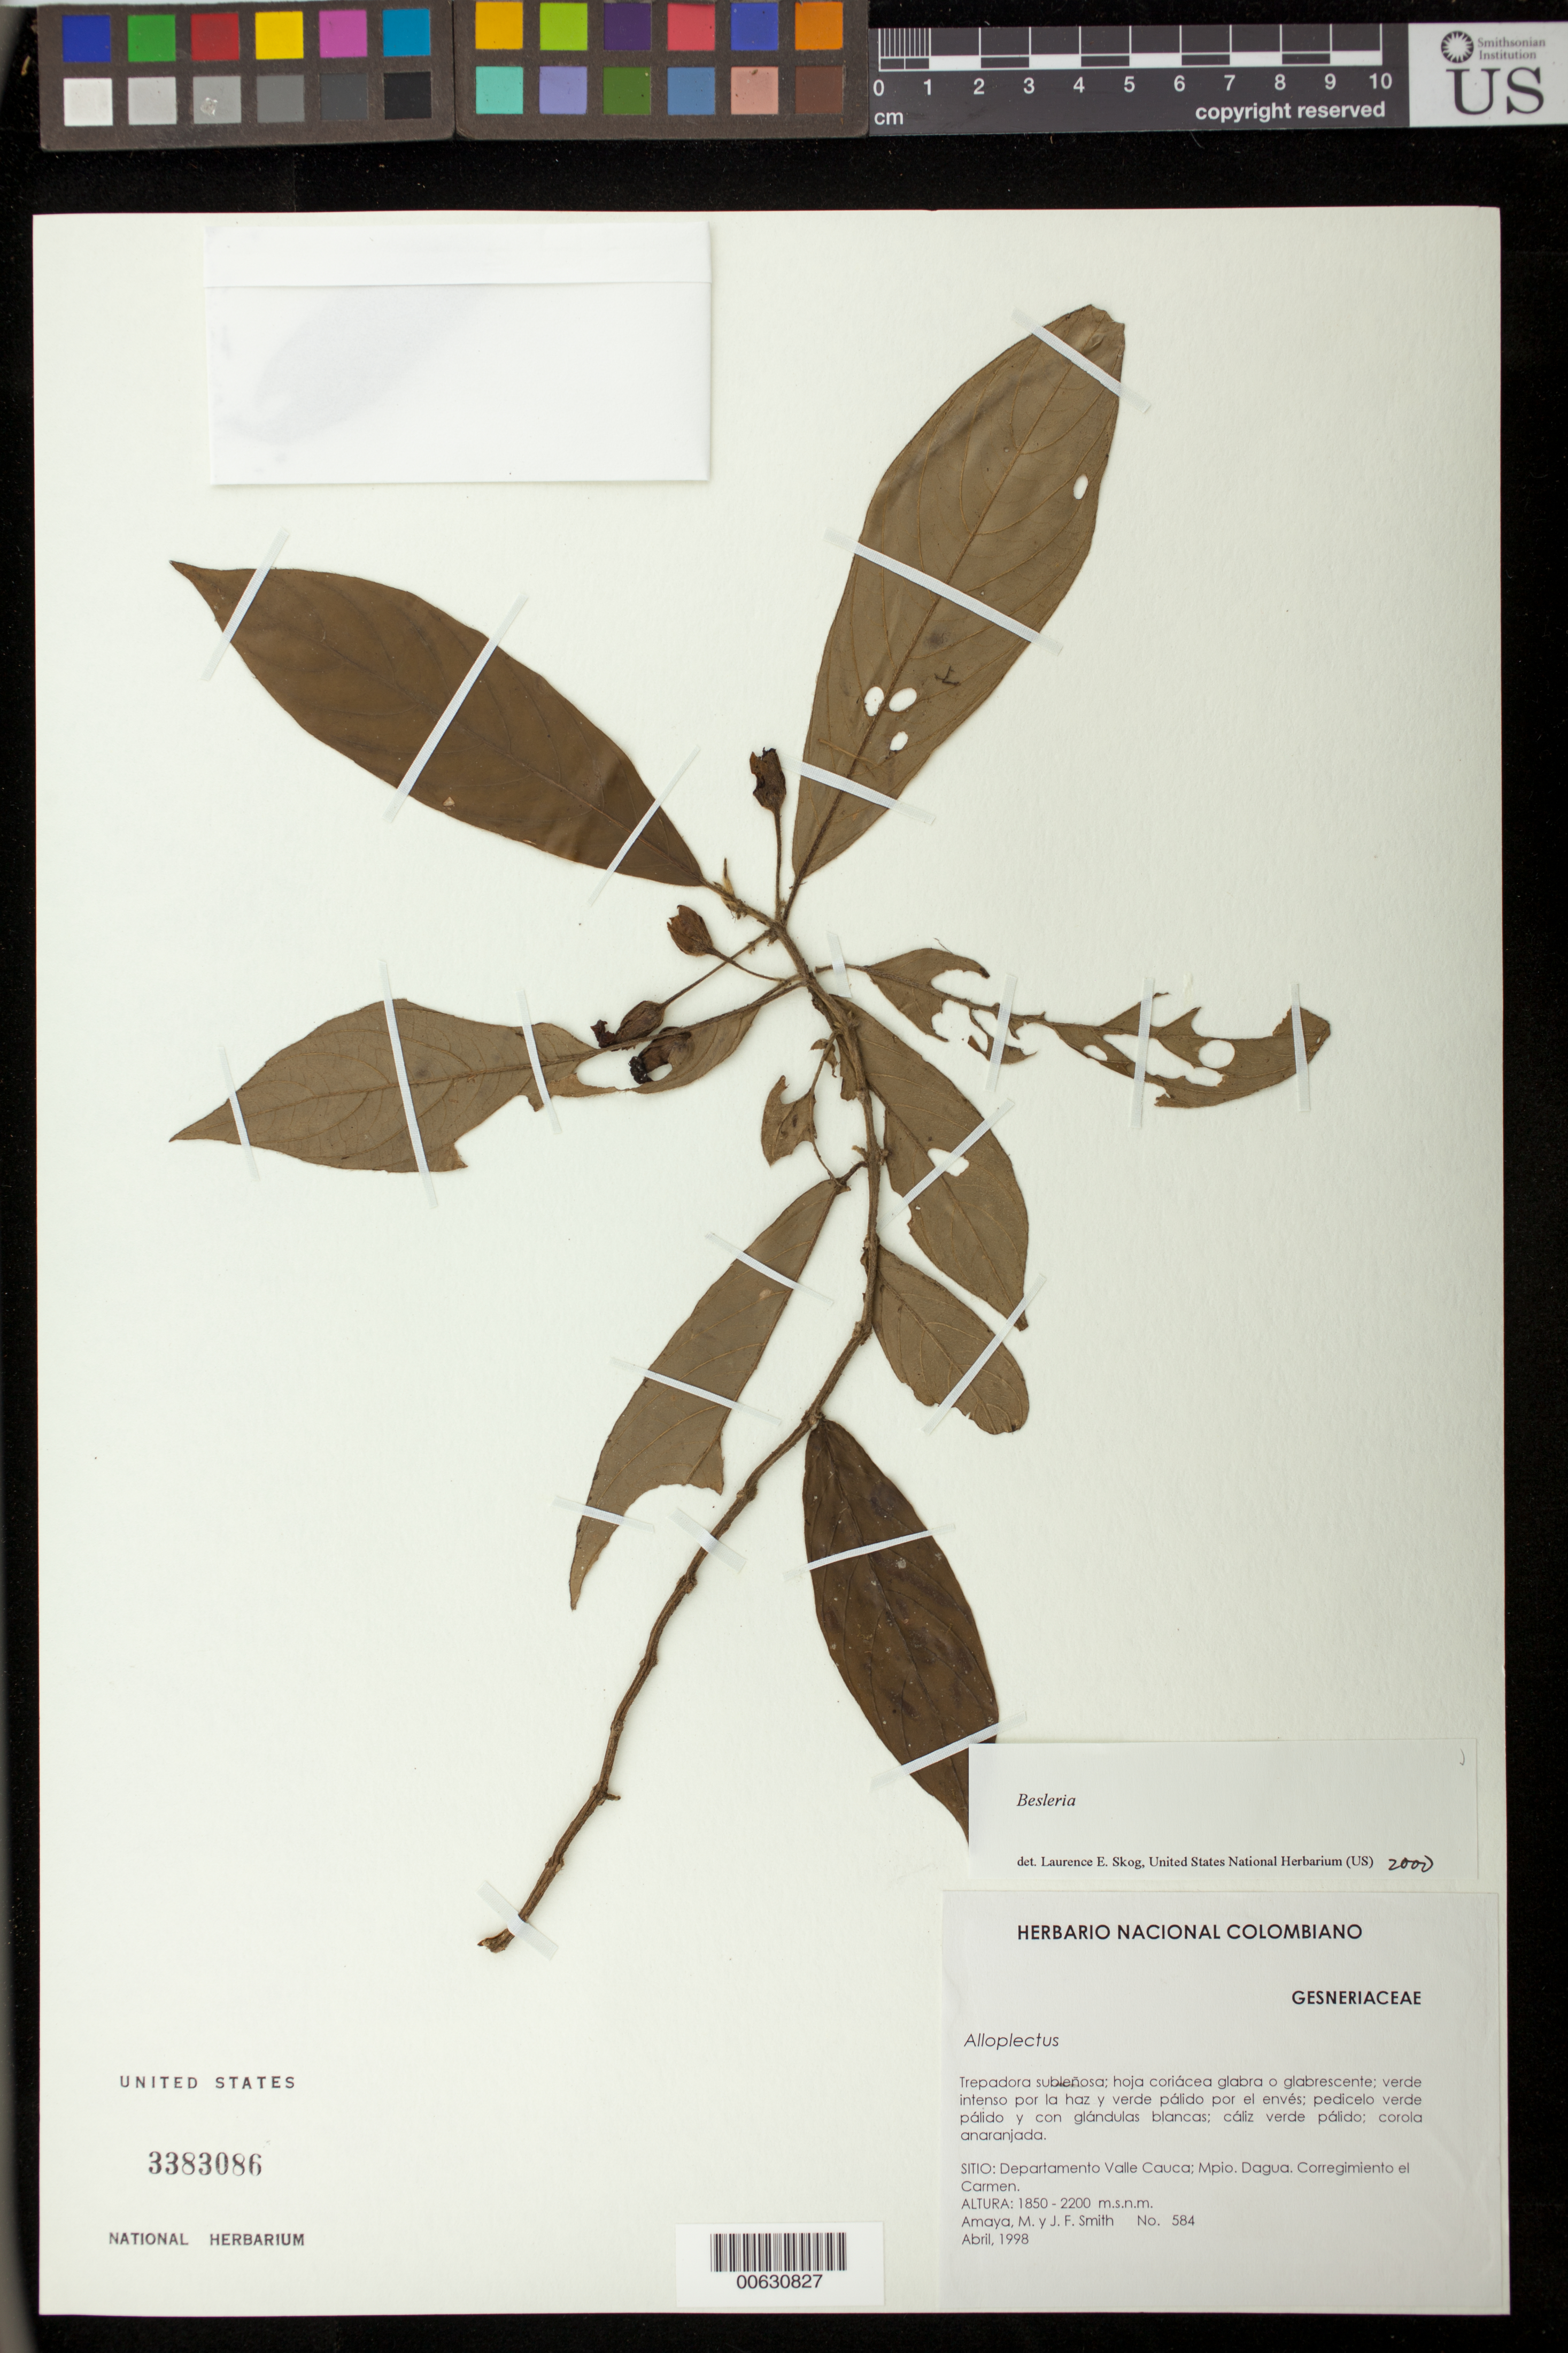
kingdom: Plantae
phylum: Tracheophyta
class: Magnoliopsida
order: Lamiales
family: Gesneriaceae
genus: Besleria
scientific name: Besleria sp.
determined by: Skog, Laurence E.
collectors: M. Amaya & J. F. Smith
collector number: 584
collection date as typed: Apr 1998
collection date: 1998-04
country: Colombia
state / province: Valle del Cauca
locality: Mpio. Dagua, Corregimiento el Carmen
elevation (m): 1850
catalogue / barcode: US 3383086